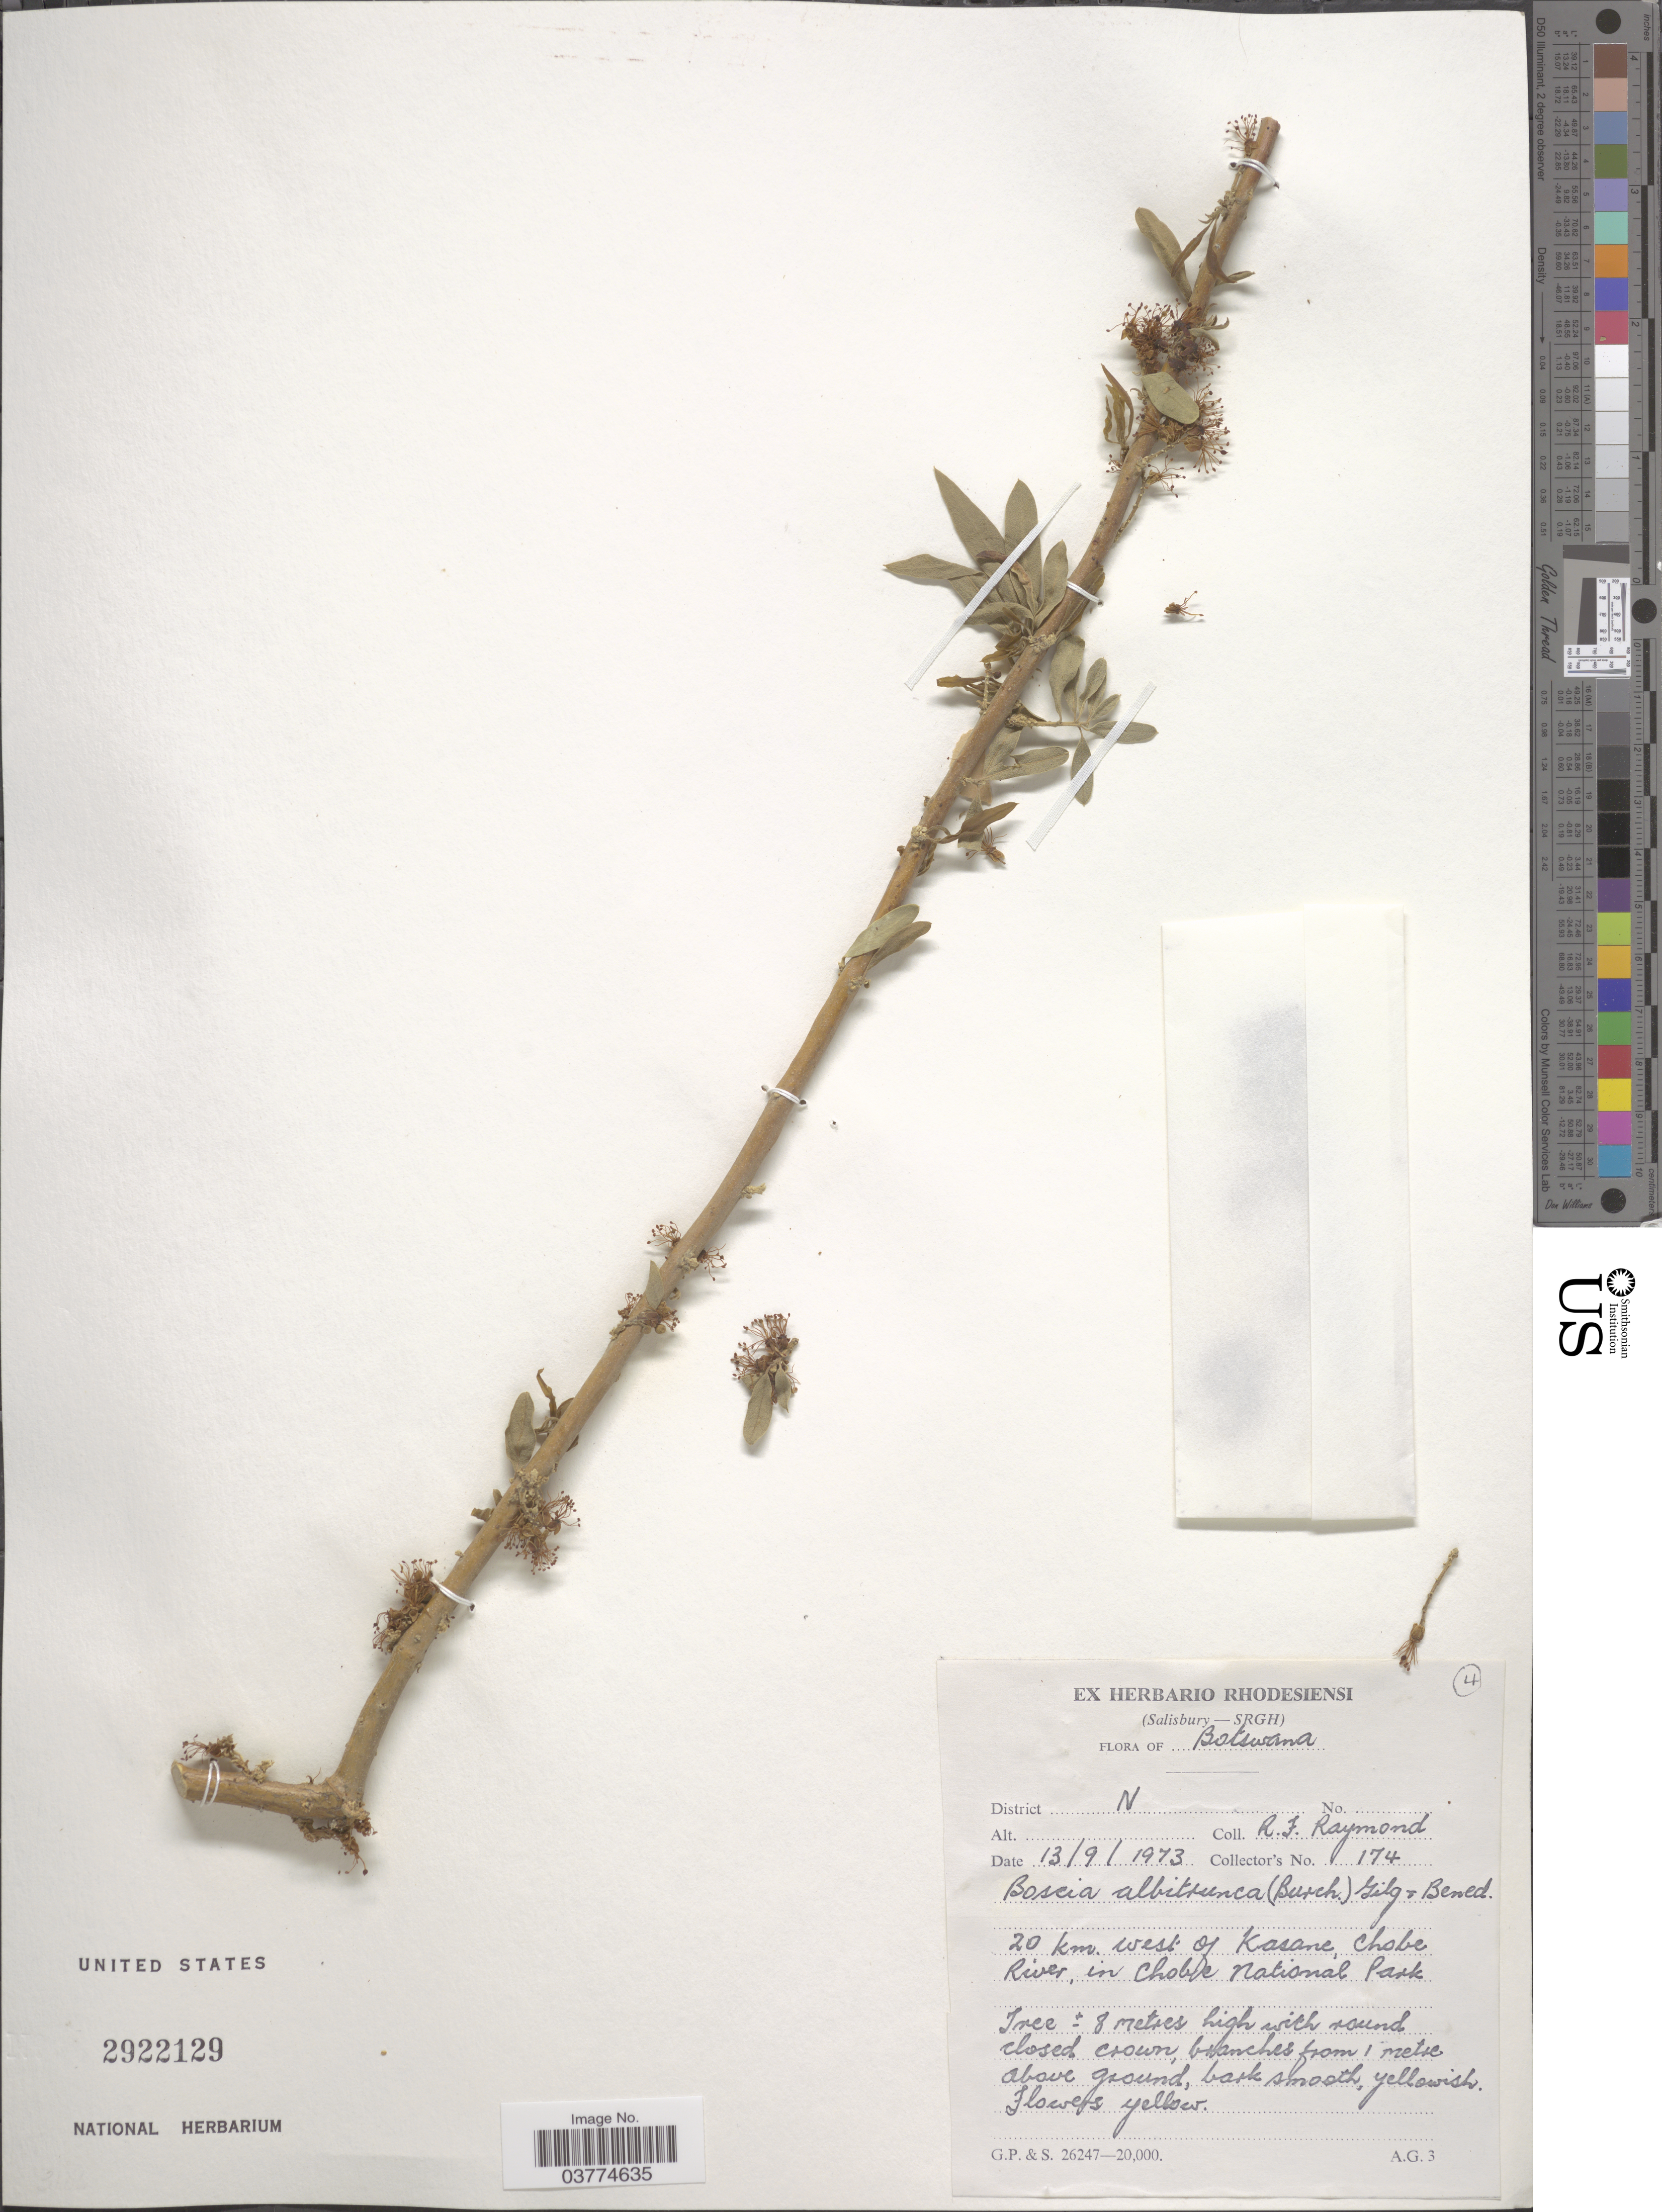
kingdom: Plantae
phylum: Tracheophyta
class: Magnoliopsida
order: Brassicales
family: Capparaceae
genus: Boscia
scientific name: Boscia albitrunca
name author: (Burch.) Gilg & Gilg-Ben.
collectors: R. Raymond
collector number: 174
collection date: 1973-09-13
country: Botswana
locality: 20 km. west of Kasane, Chobe River, in Chobe National Park.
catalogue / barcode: US 2922129